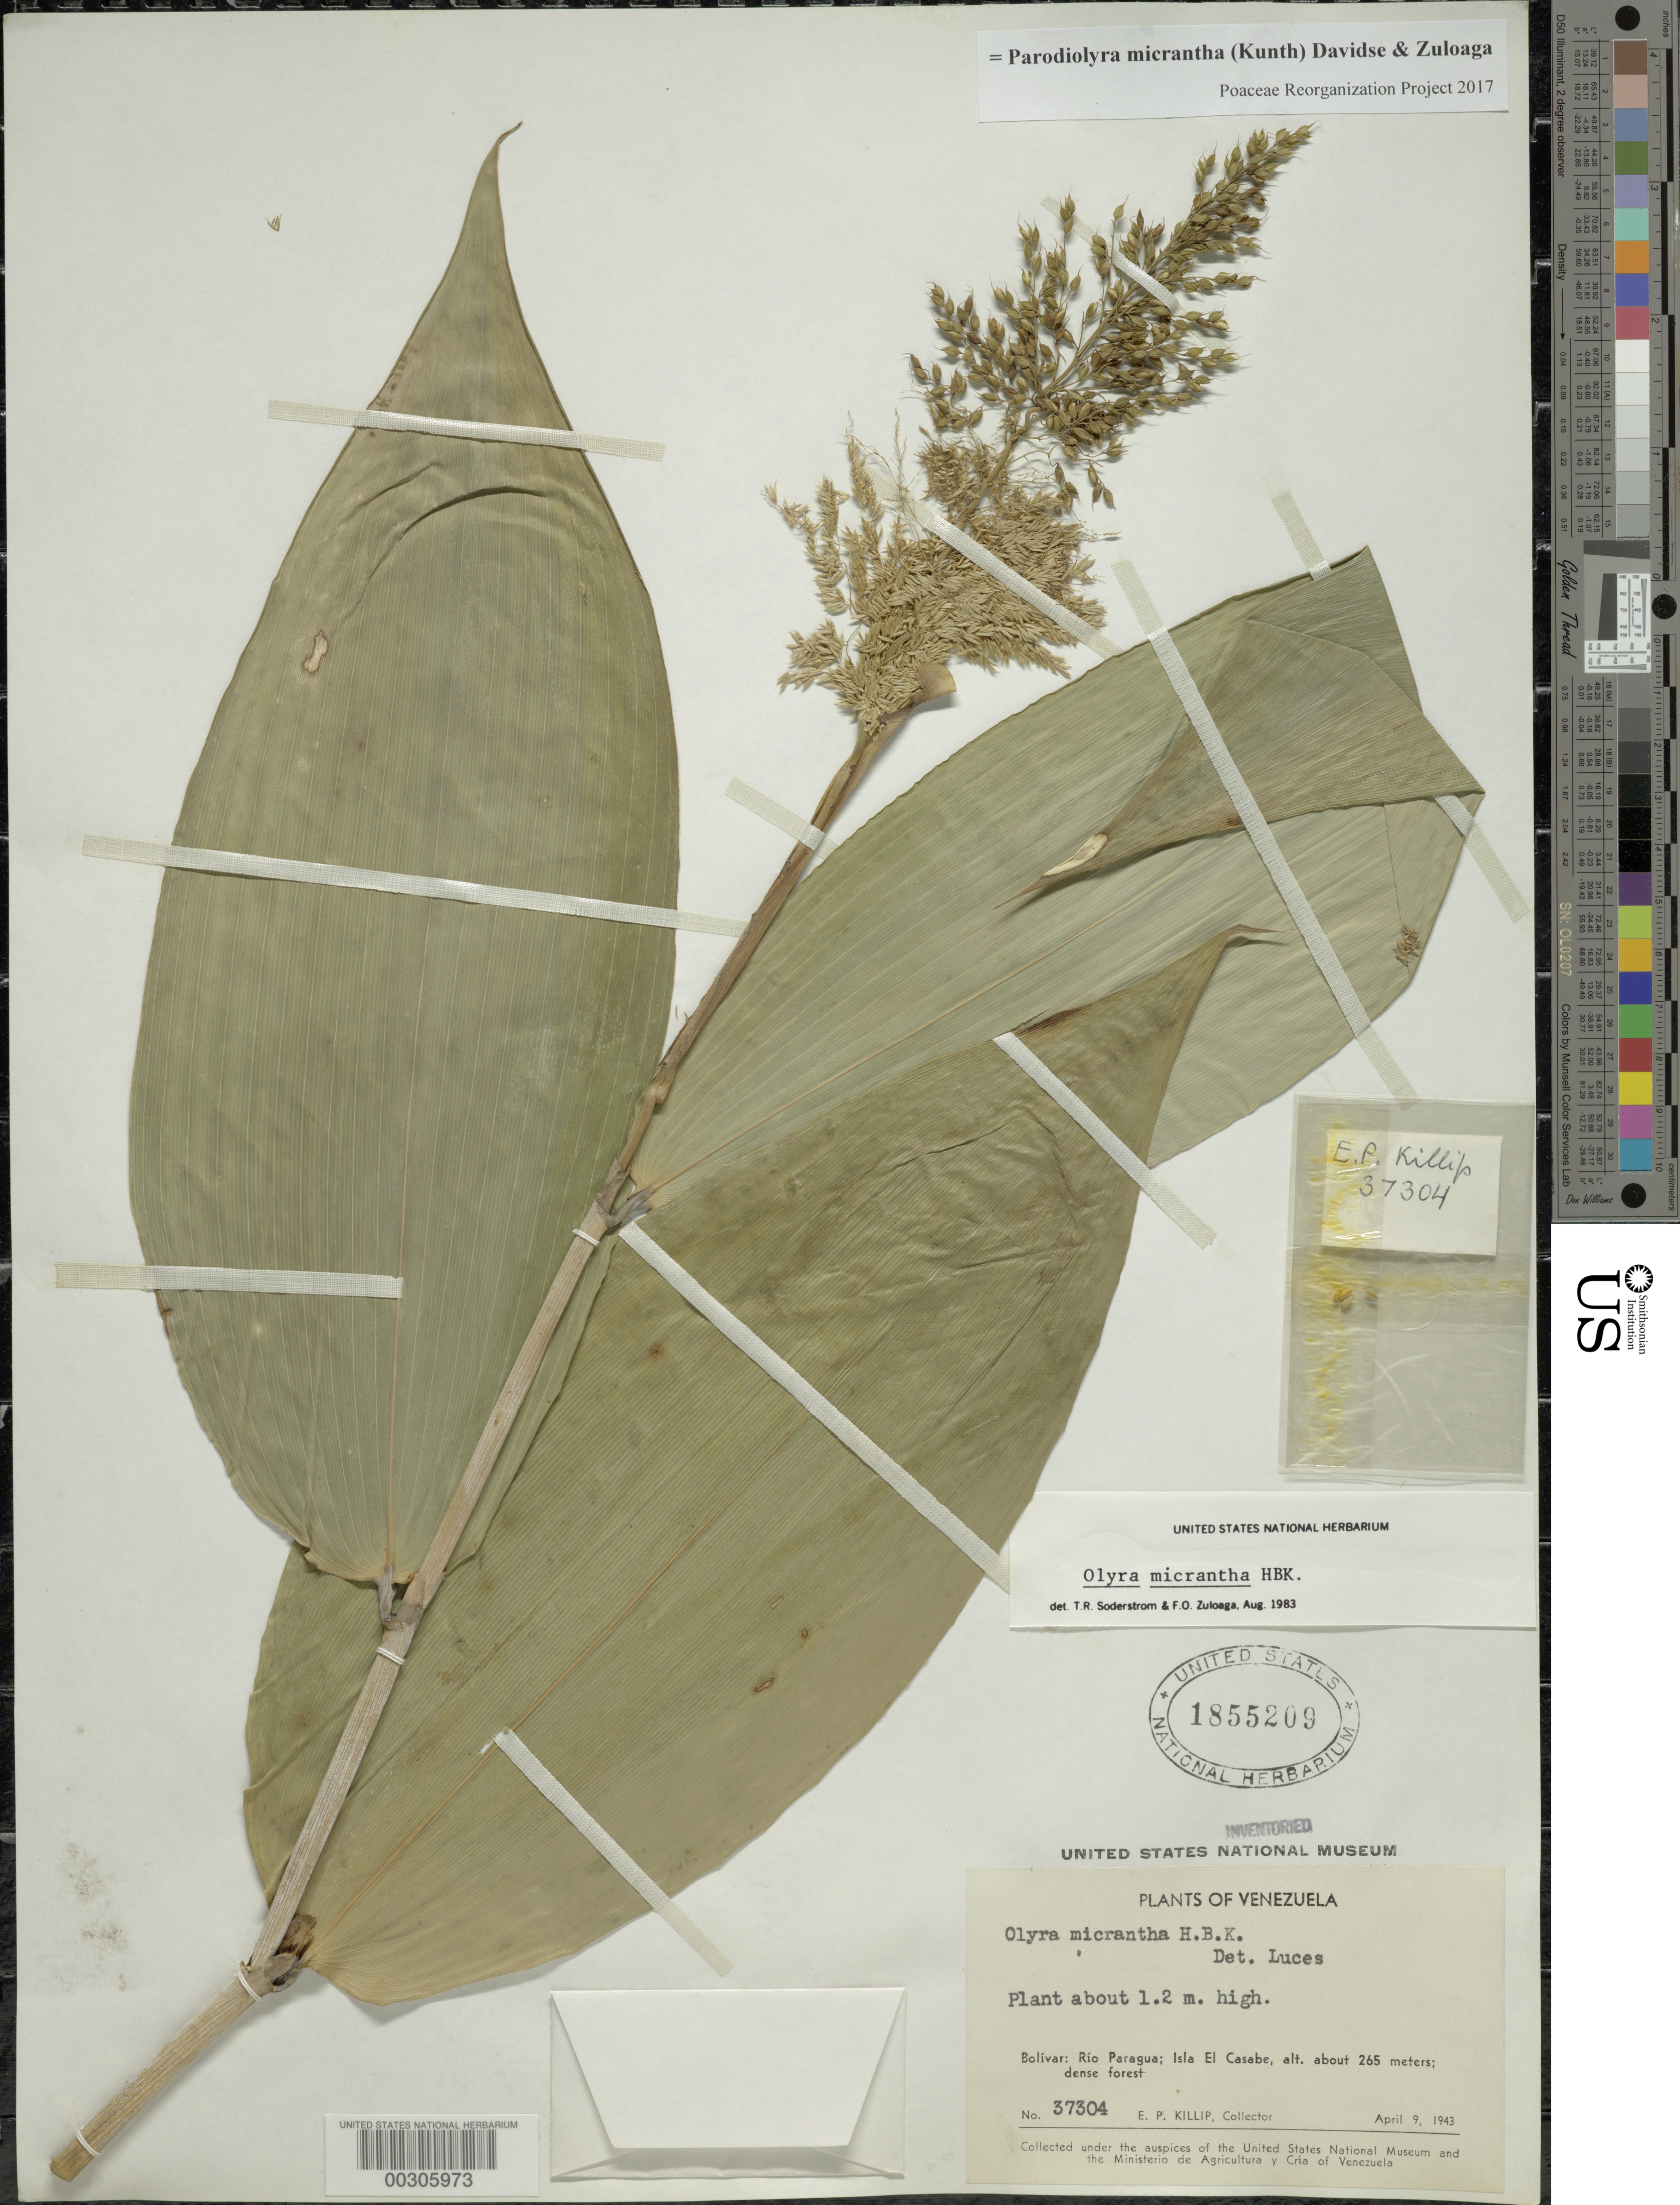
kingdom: Plantae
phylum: Tracheophyta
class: Liliopsida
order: Poales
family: Poaceae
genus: Parodiolyra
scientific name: Parodiolyra micrantha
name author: (Kunth) Davidse & Zuloaga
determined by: Poaceae Reorganization Project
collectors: E. P. Killip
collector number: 37304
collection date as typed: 09 Apr 1943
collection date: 1943-04-09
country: Venezuela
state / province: Bolivar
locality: Isla el casabe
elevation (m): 265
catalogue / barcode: US 1855209